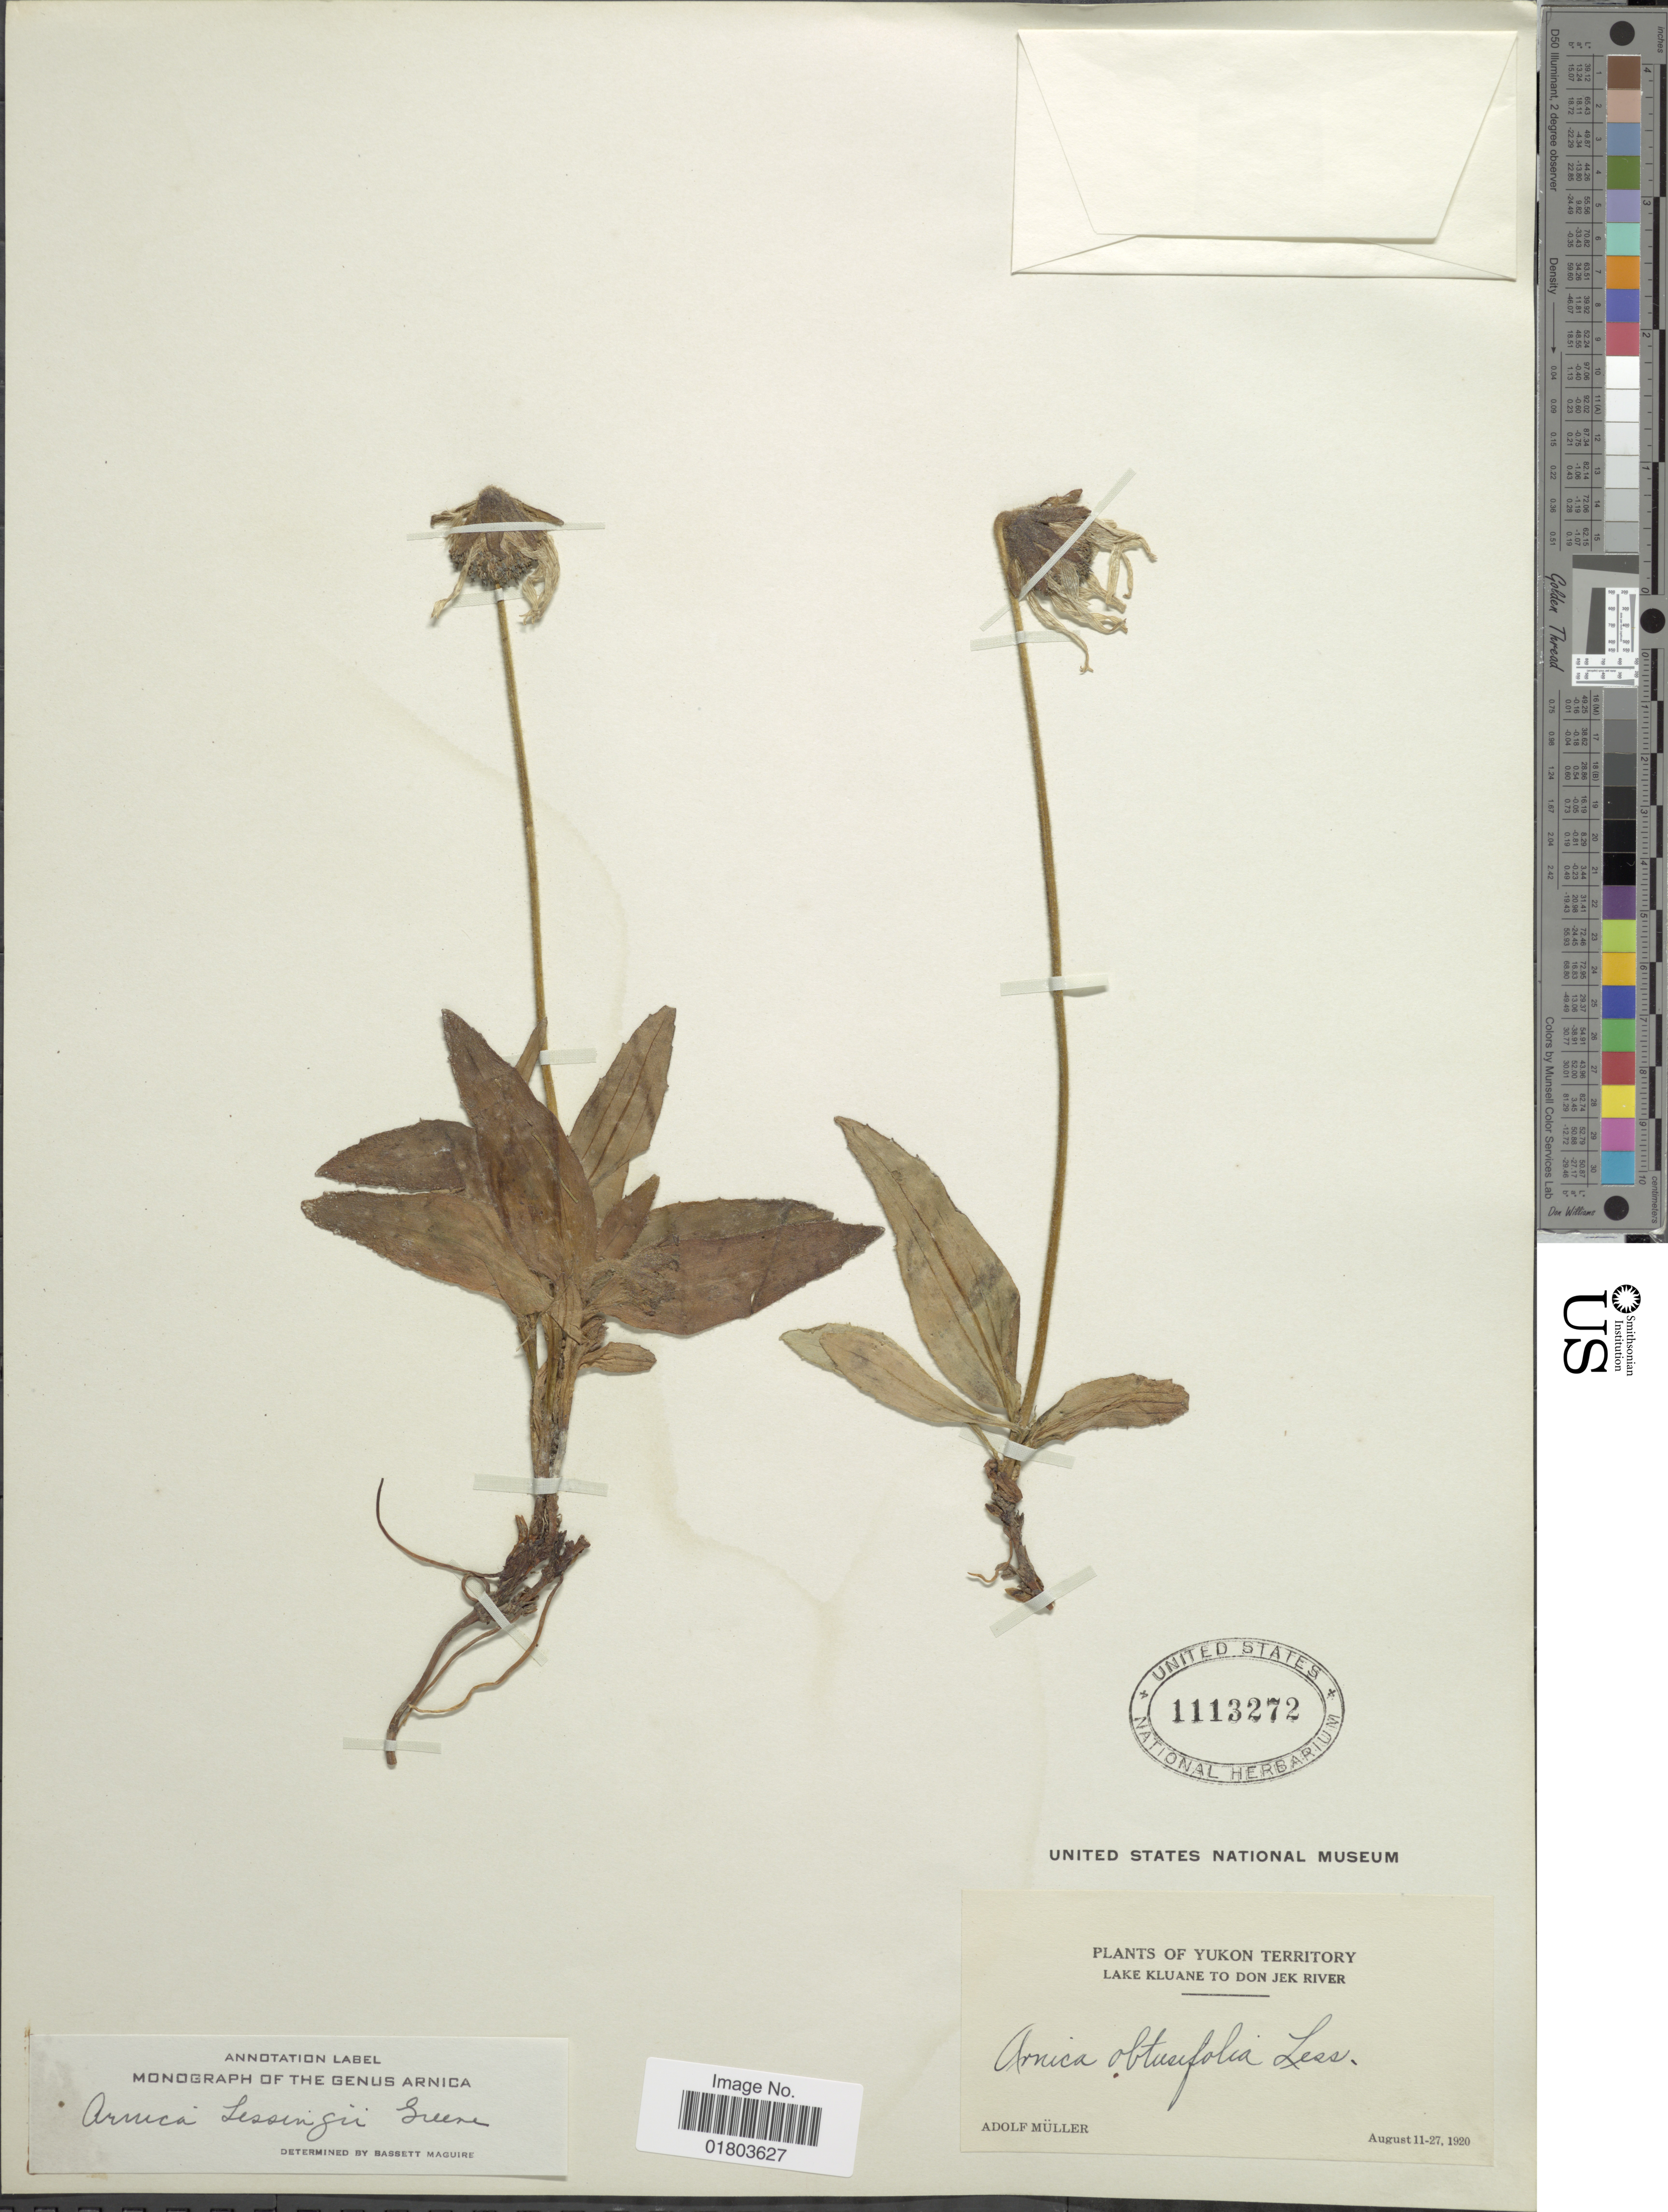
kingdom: Plantae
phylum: Tracheophyta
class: Magnoliopsida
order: Asterales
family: Asteraceae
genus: Arnica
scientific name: Arnica lessingii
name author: (Torr. & A. Gray) Greene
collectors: A. Muller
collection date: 1920-08-11/1920-08-27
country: Canada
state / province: Yukon Territory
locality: Lake Kluane to Don Jek River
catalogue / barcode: US 1113272